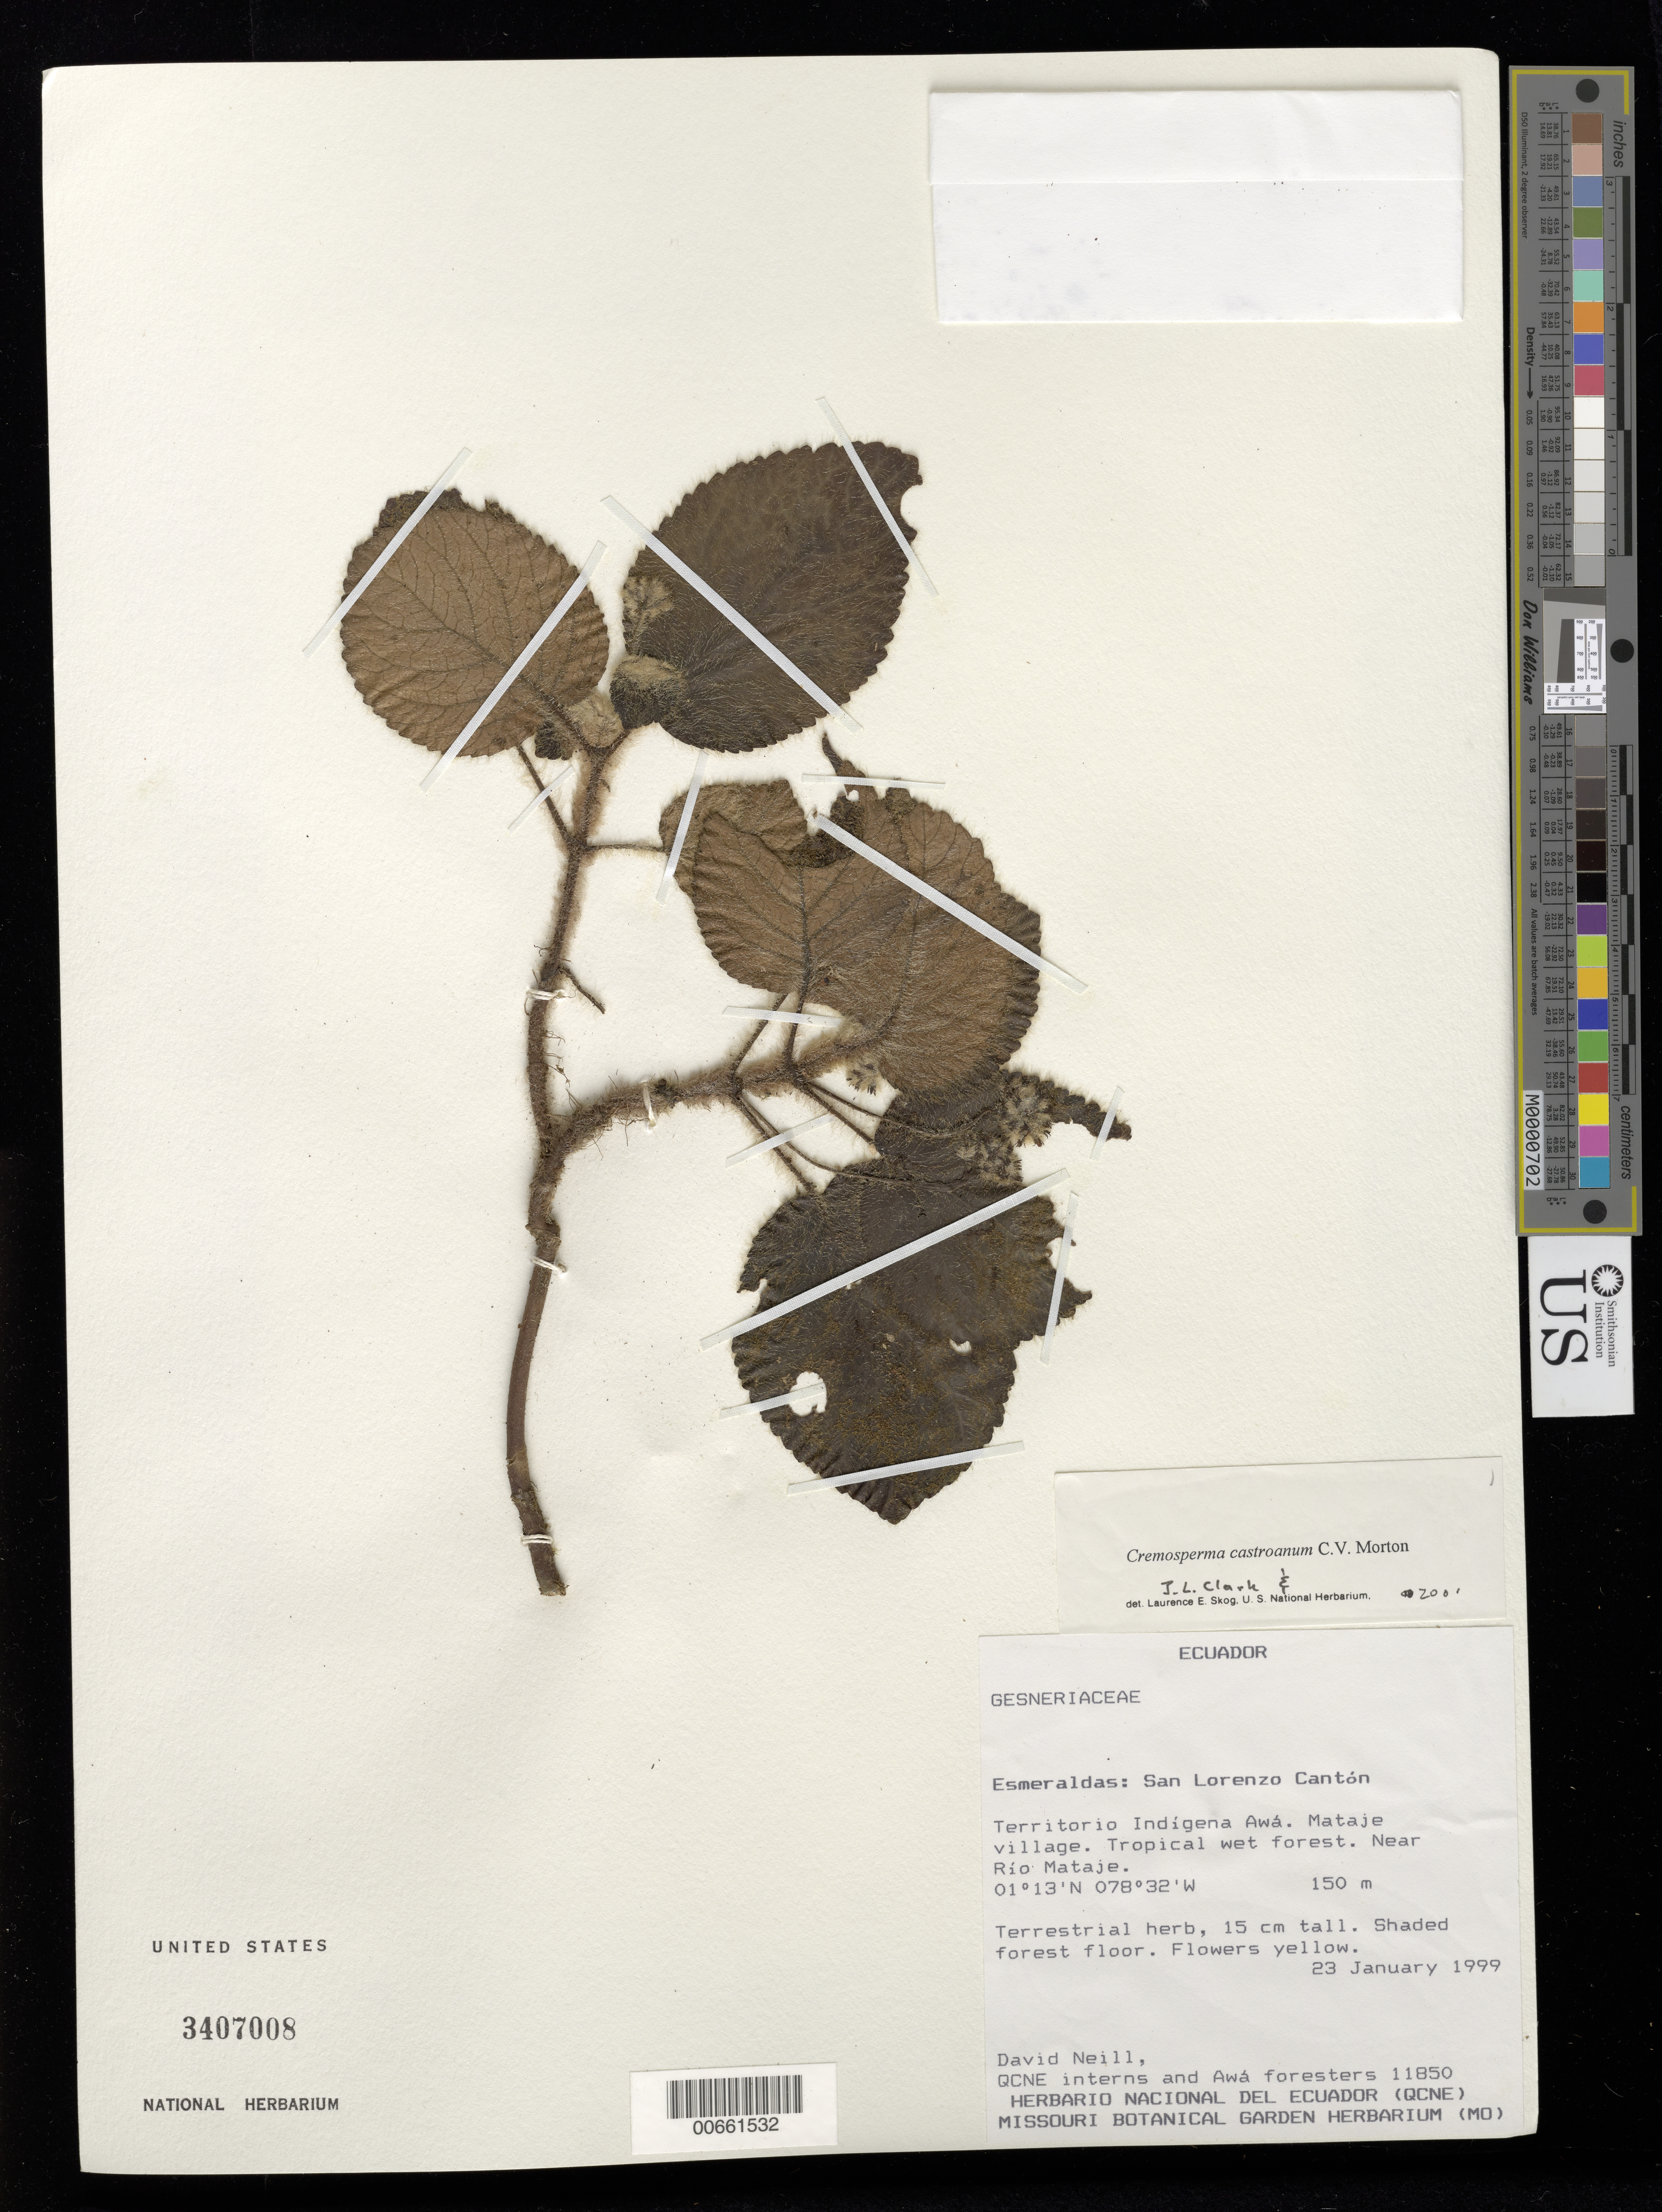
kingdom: Plantae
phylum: Tracheophyta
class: Magnoliopsida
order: Lamiales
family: Gesneriaceae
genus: Cremosperma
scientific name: Cremosperma castroanum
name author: C.V. Morton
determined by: Clark, J. L.; Skog, Laurence E.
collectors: D. A. Neill & QCNE interns & Awa Foresters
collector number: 11850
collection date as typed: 23 Jan 1999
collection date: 1999-01-23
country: Ecuador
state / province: Esmeraldas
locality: San Lorenzo Cantón; Territorio Indígena Awá, Mataje village, near Río Mataje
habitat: Tropical wet forest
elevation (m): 150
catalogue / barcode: US 3407008